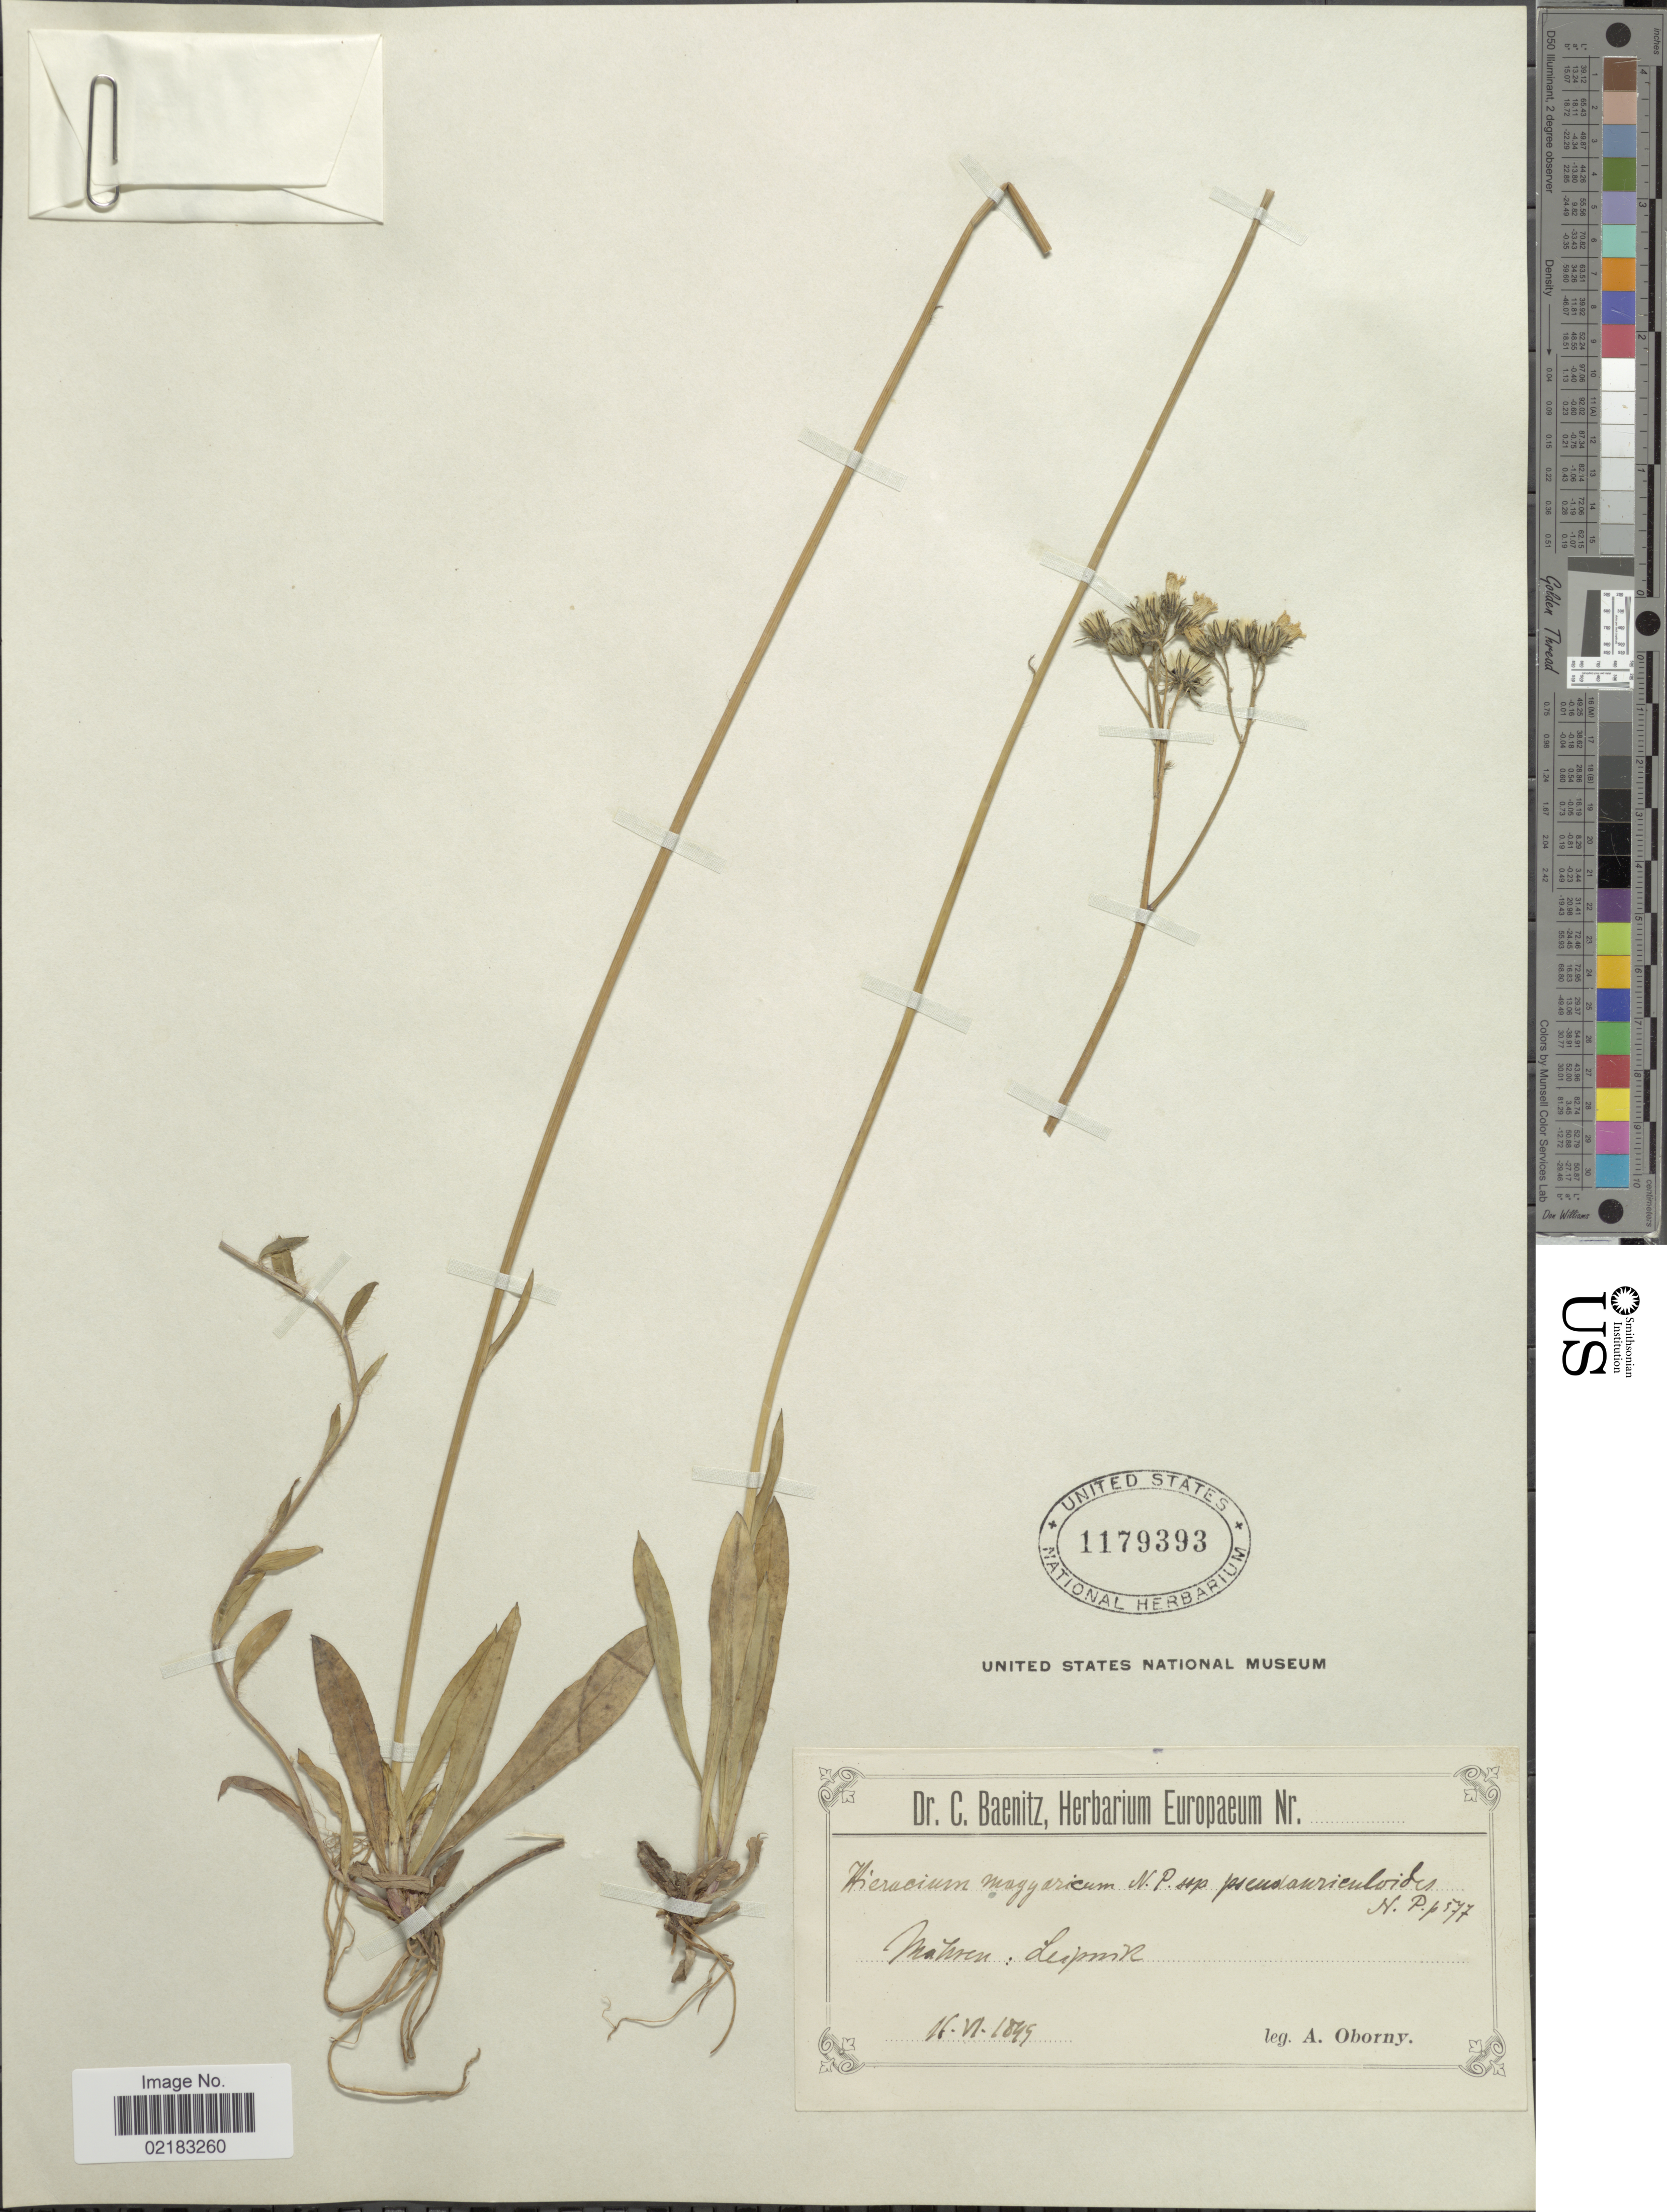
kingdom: Plantae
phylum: Tracheophyta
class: Magnoliopsida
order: Asterales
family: Asteraceae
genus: Pilosella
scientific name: Pilosella piloselloides subsp. magyarica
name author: (Peter) S. Bräut. & Greuter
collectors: A. Oborny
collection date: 1899-06-16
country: Czechia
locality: Mattsen: Lupmil [interpreted]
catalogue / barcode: US 1179393